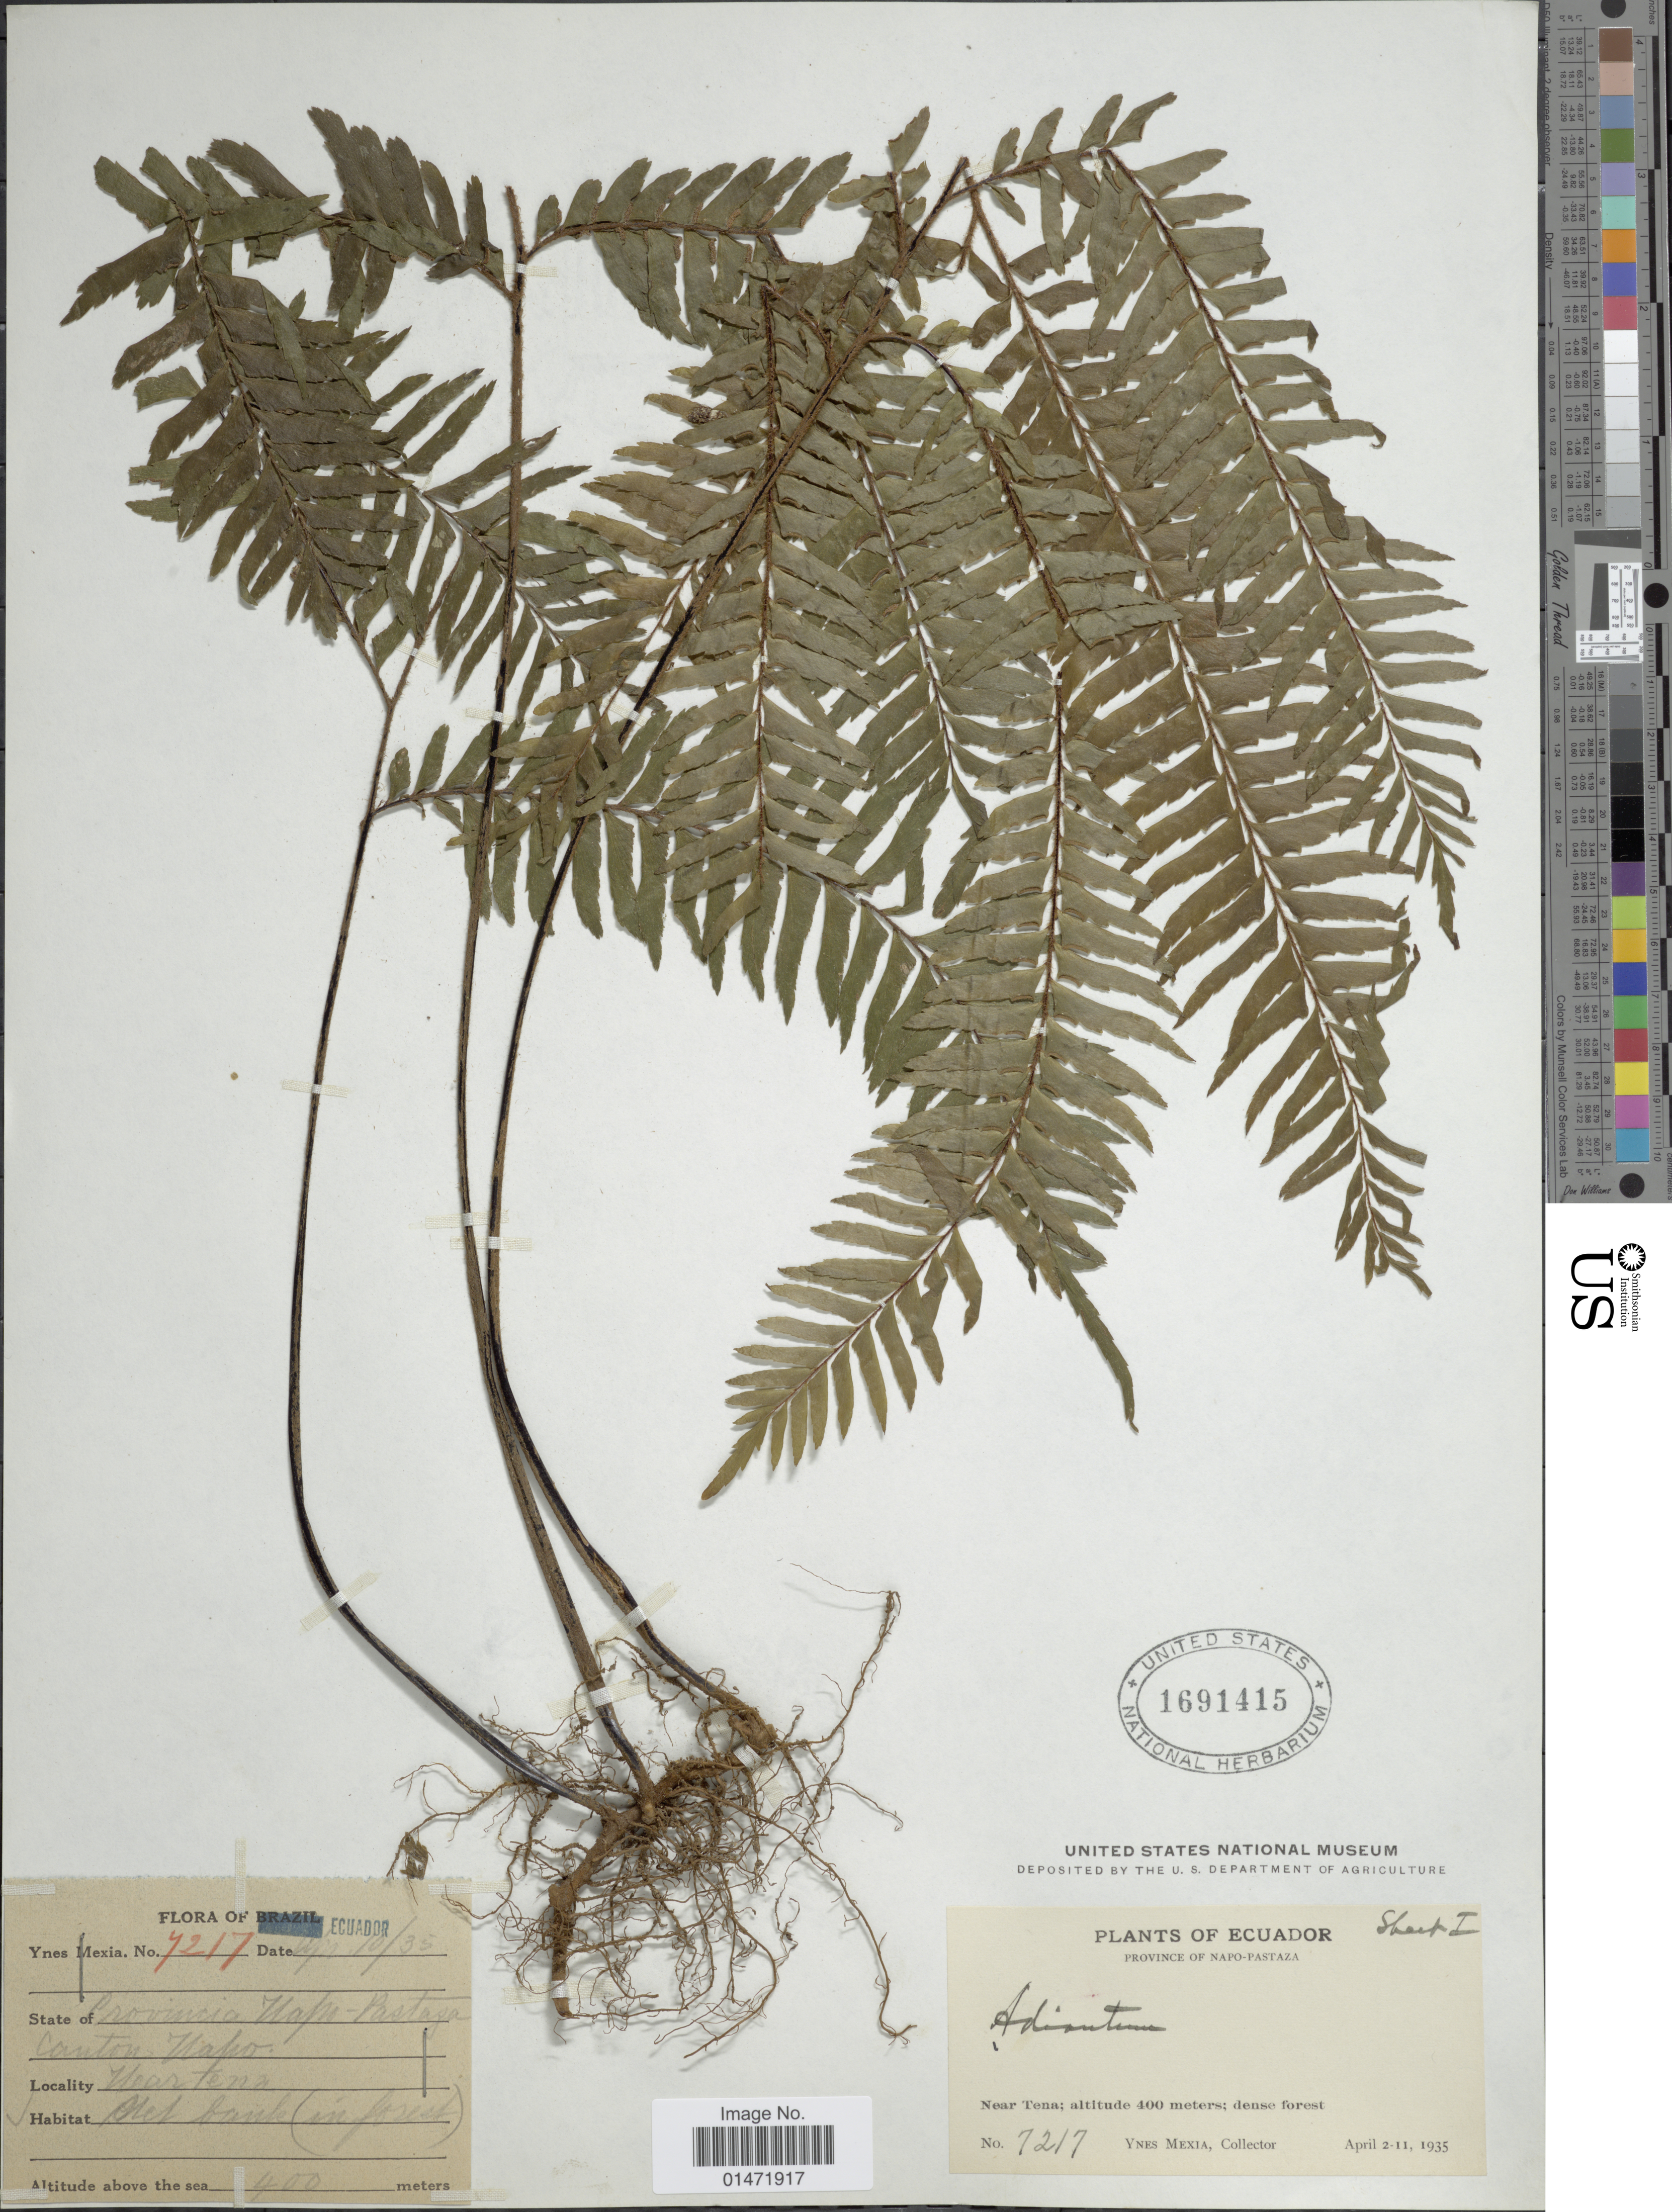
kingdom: Plantae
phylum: Tracheophyta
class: Polypodiopsida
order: Polypodiales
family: Pteridaceae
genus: Adiantum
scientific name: Adiantum villosissimum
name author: Mett. ex Kuhn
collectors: Y. Mexia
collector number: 7217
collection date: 1935-04-02/1935-04-11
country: Ecuador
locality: Province of Napo-Pastaza. Near Tena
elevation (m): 400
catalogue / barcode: US 1691415